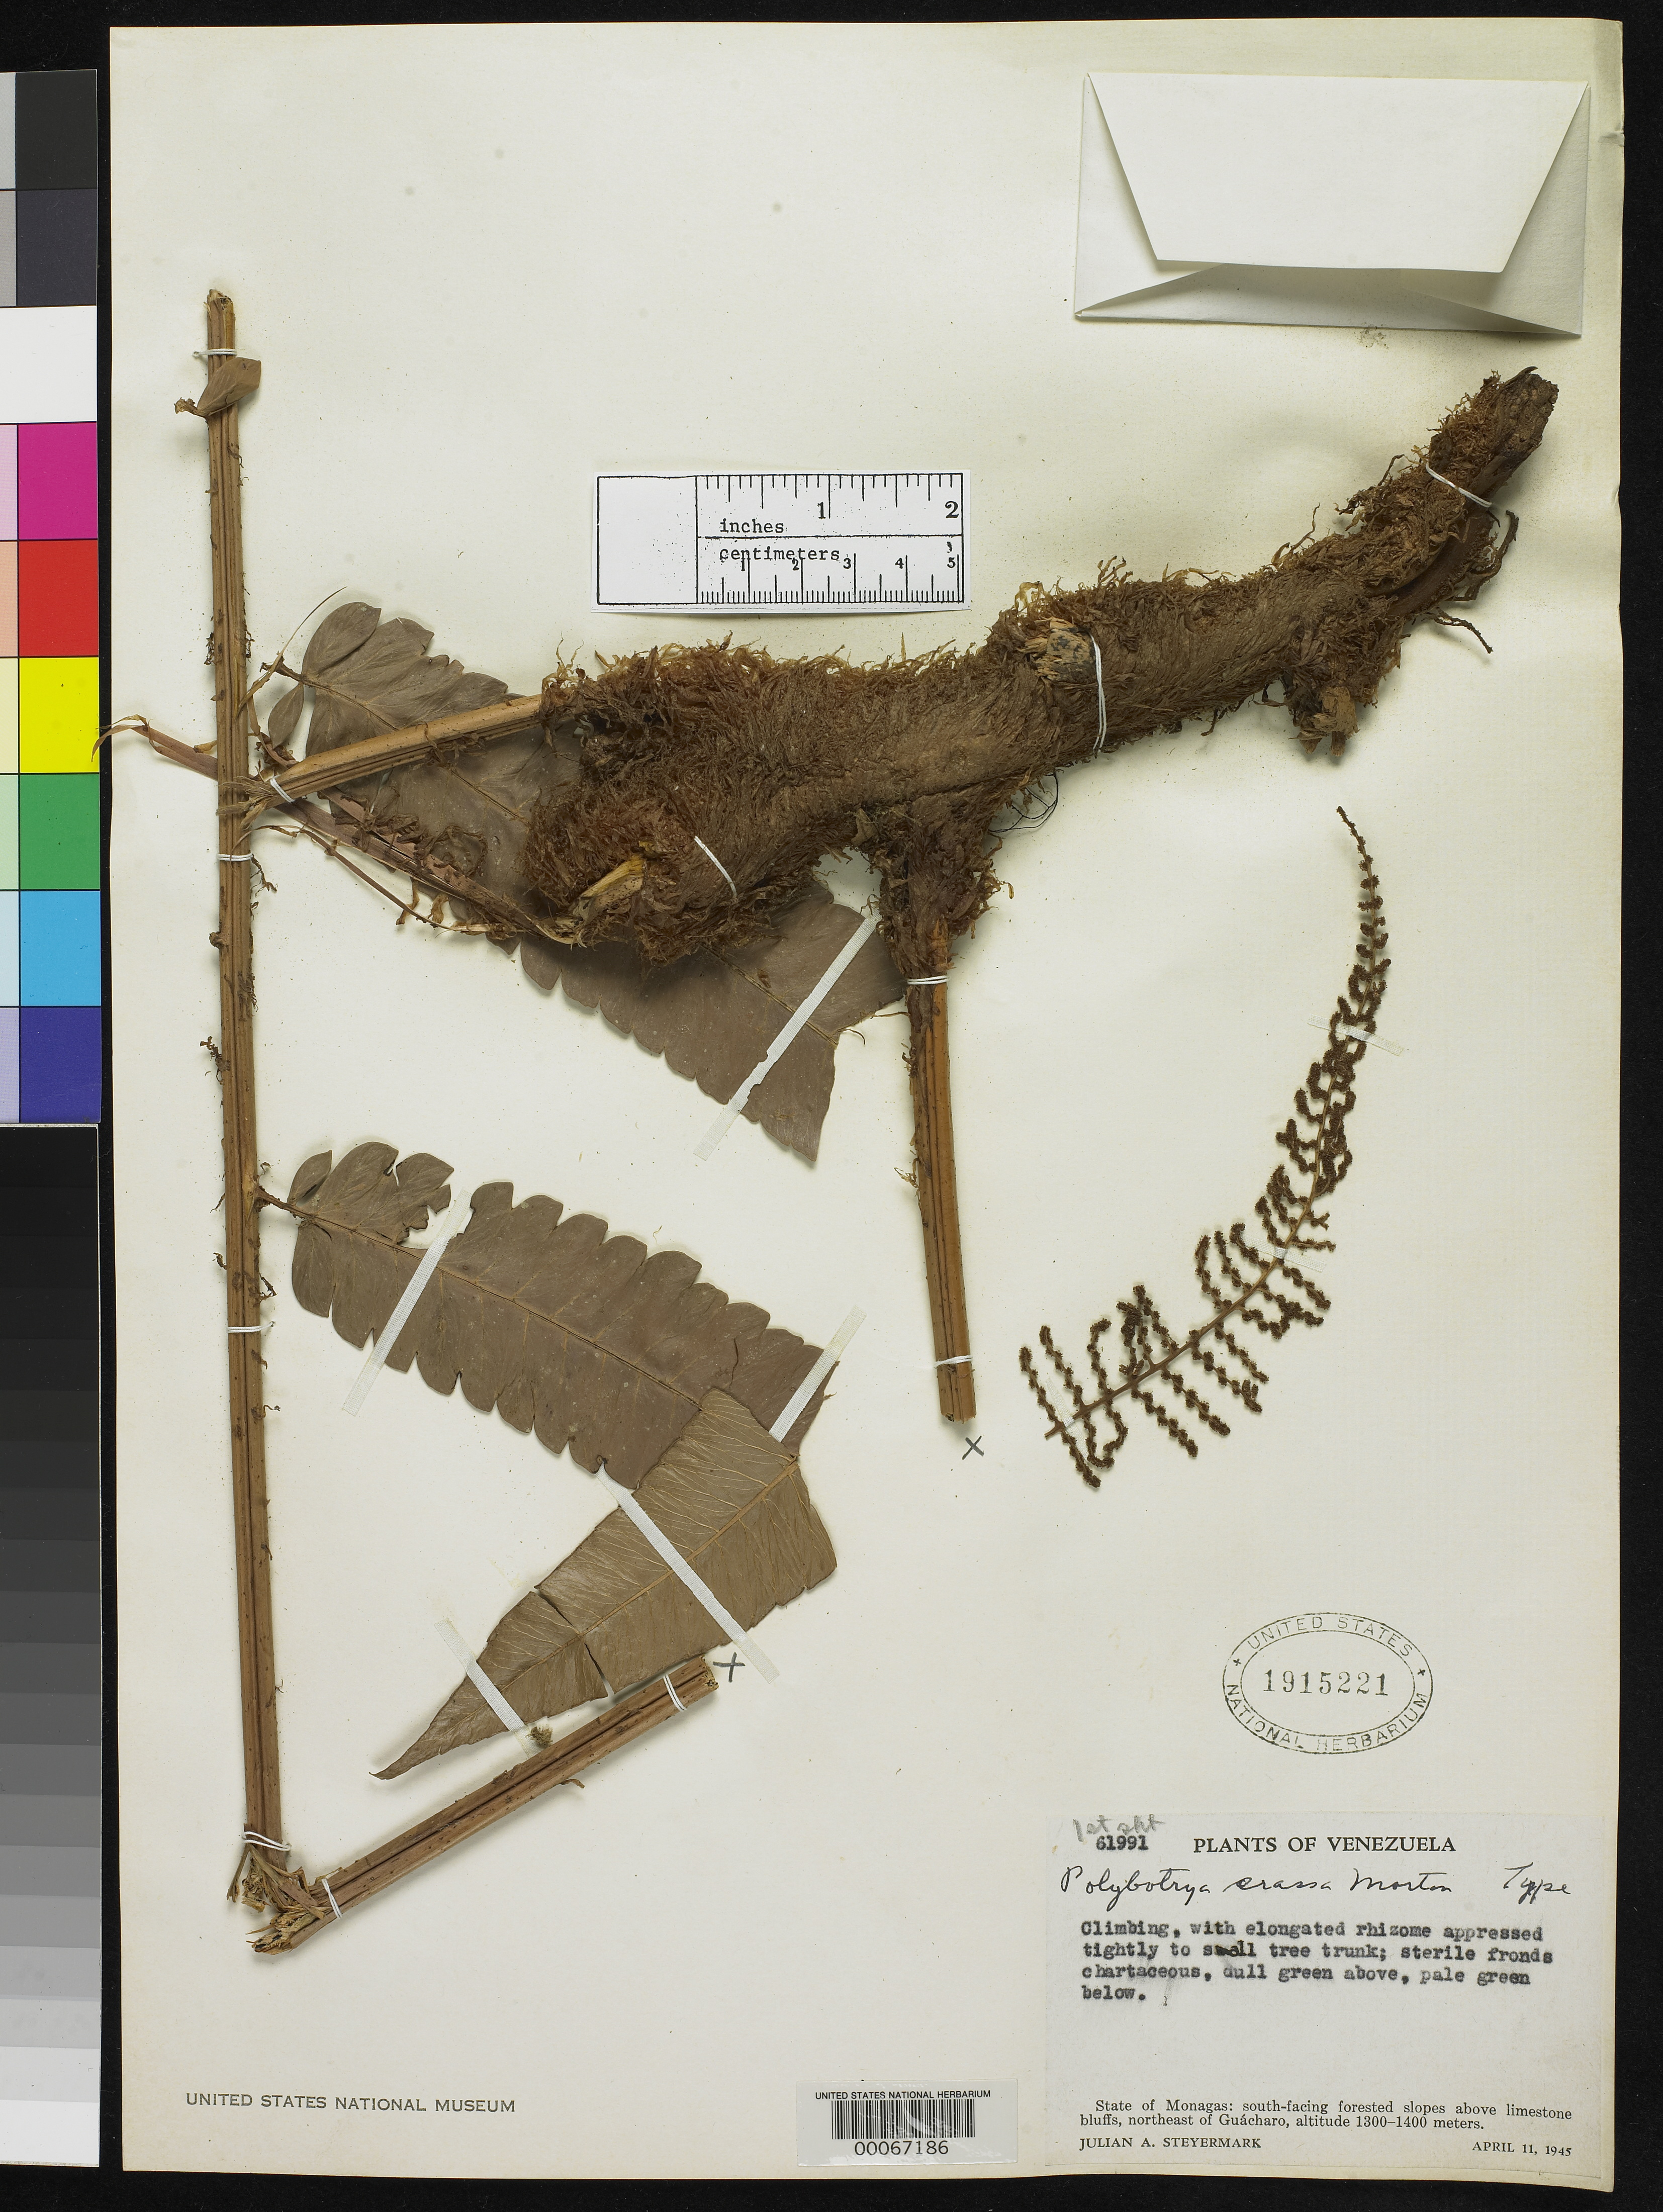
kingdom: Plantae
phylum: Tracheophyta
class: Polypodiopsida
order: Polypodiales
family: Dryopteridaceae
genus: Polybotrya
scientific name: Polybotrya crassa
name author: C.V. Morton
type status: Holotype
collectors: J. Steyermark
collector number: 61991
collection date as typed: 11 Apr 1945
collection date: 1945-04-11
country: Venezuela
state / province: Monagas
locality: NE of Guacharo, S facing slopes above limestone bluffs.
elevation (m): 1300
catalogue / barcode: US 1915221